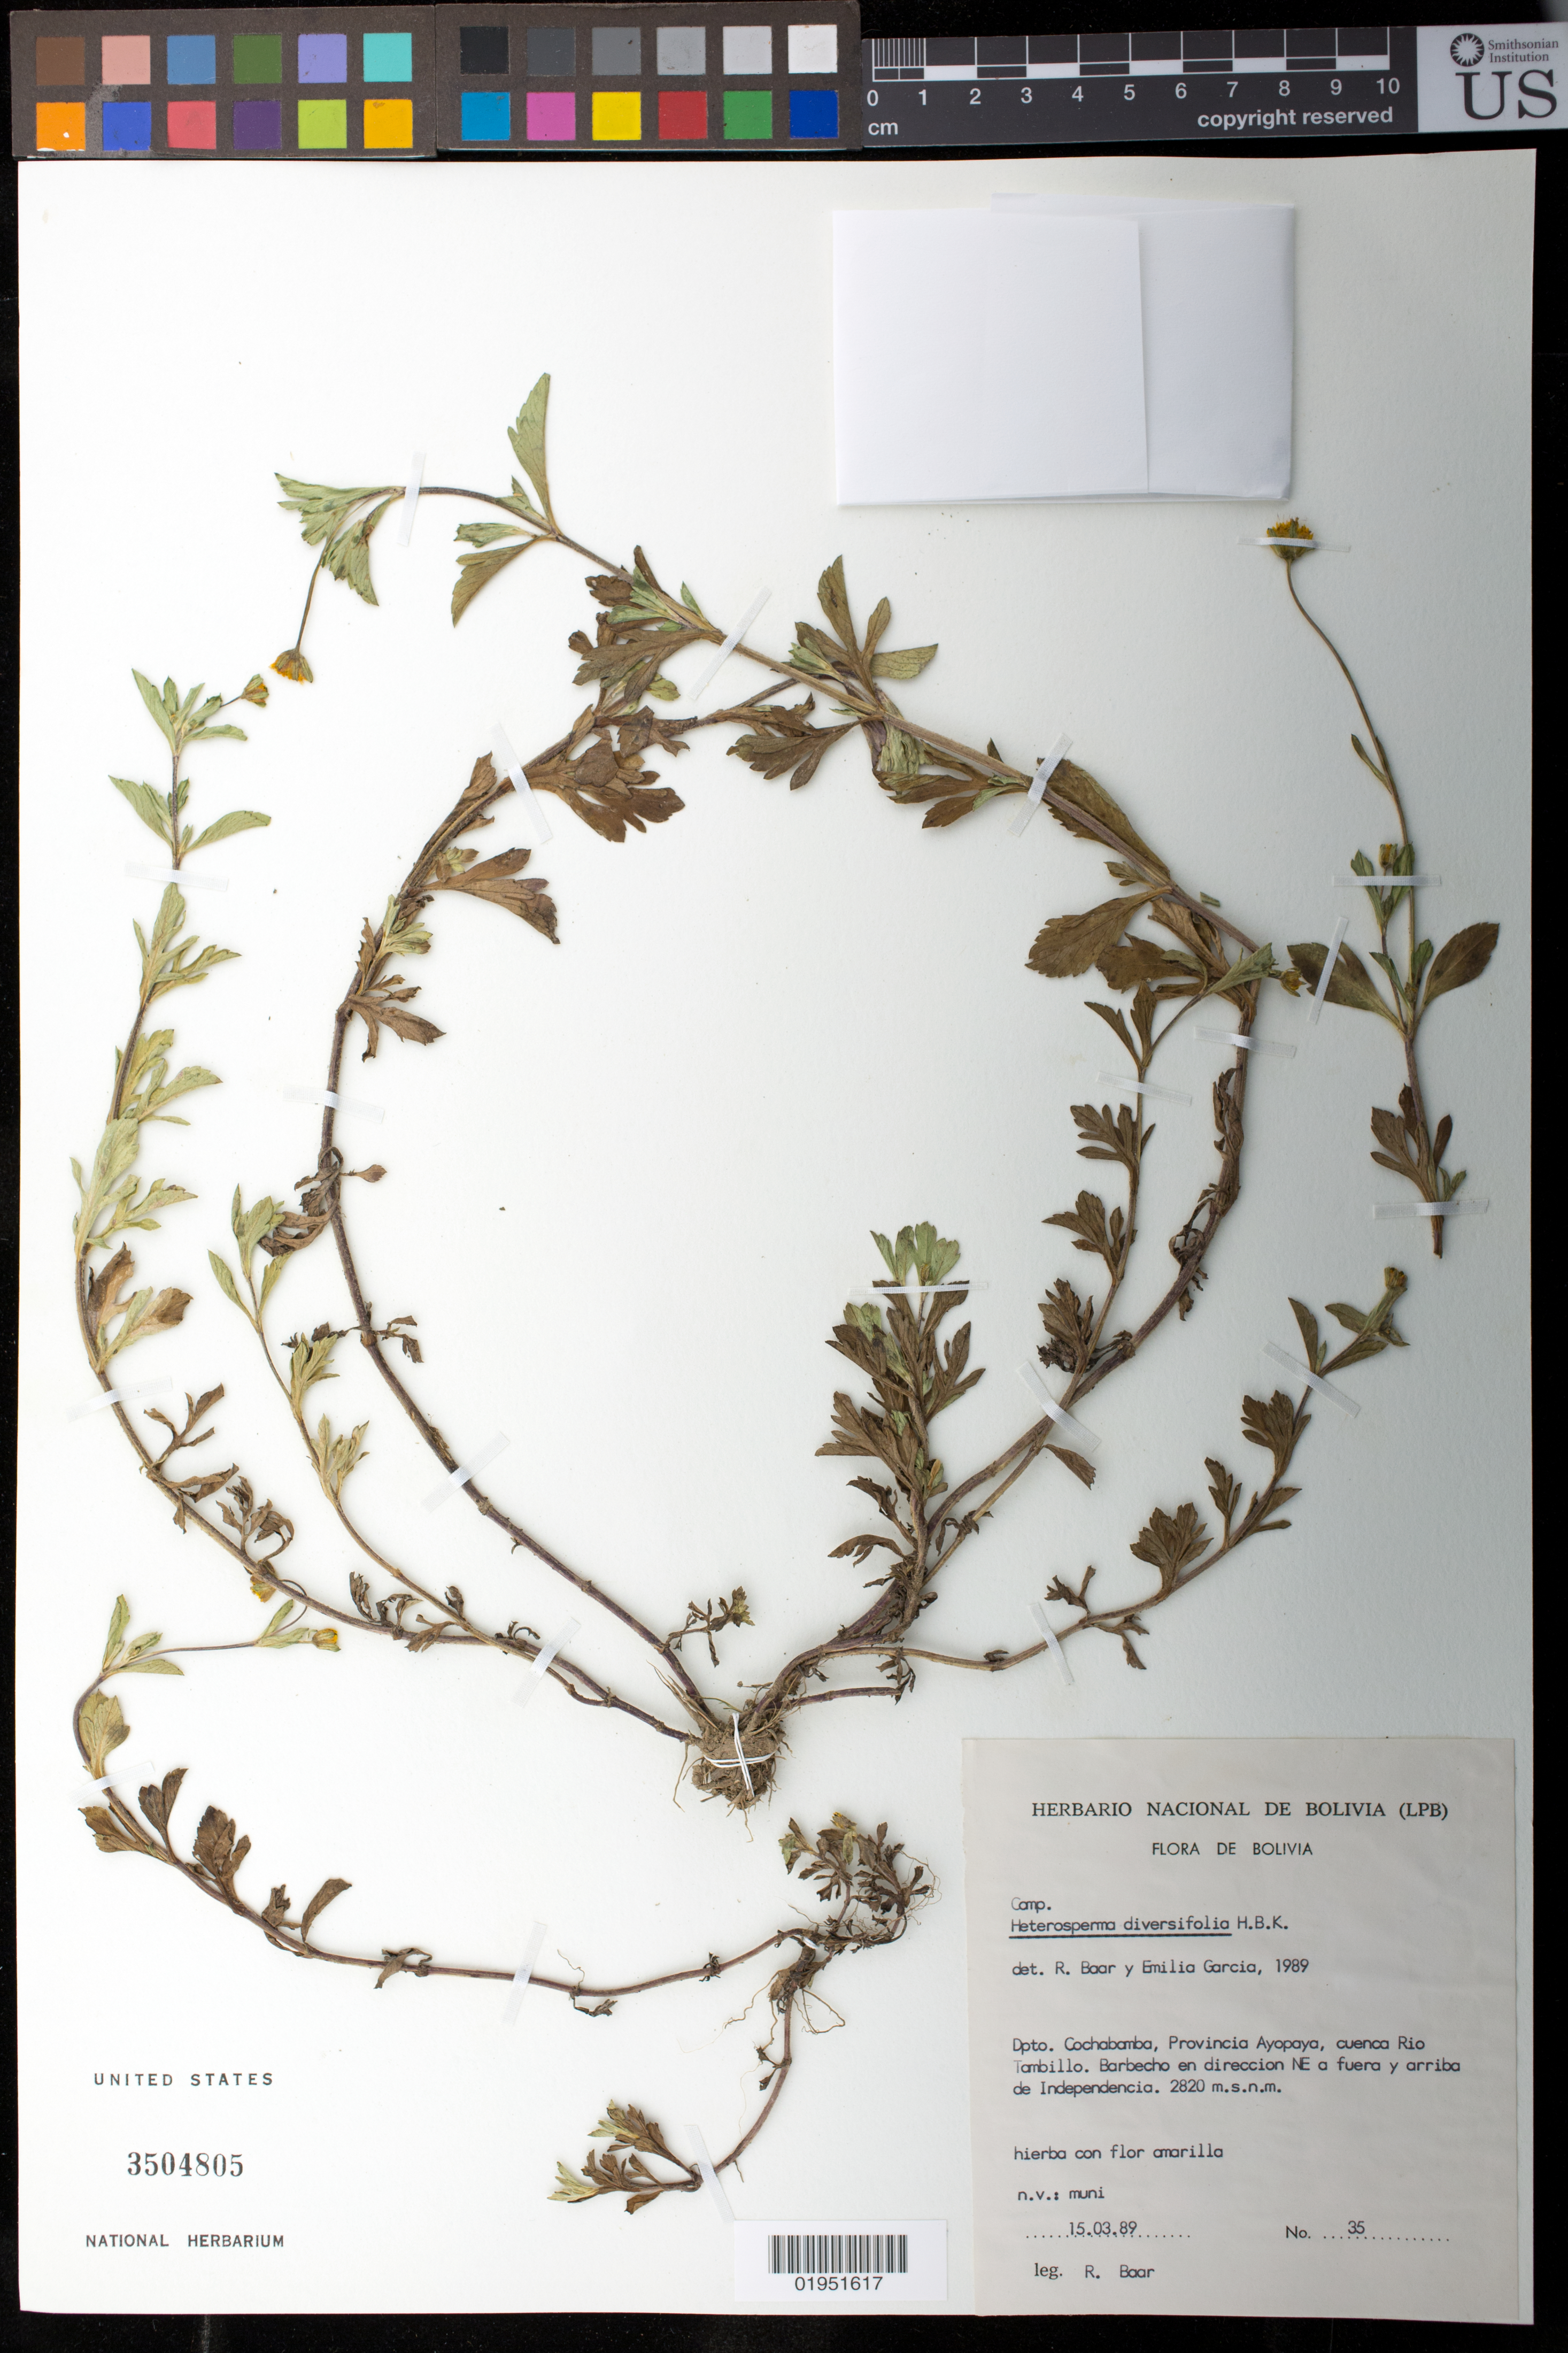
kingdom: Plantae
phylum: Tracheophyta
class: Magnoliopsida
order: Asterales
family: Asteraceae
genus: Heterosperma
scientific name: Heterosperma diversifolium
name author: Kunth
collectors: R. Baar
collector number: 35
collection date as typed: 15 May 1989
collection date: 1989-05-15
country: Bolivia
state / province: Cochabamba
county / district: Ayopaya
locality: Cuenca Rio Tambillo. Barbecho en direccion NE a fuera y arriba de Independencia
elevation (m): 2820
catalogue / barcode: US 3504805